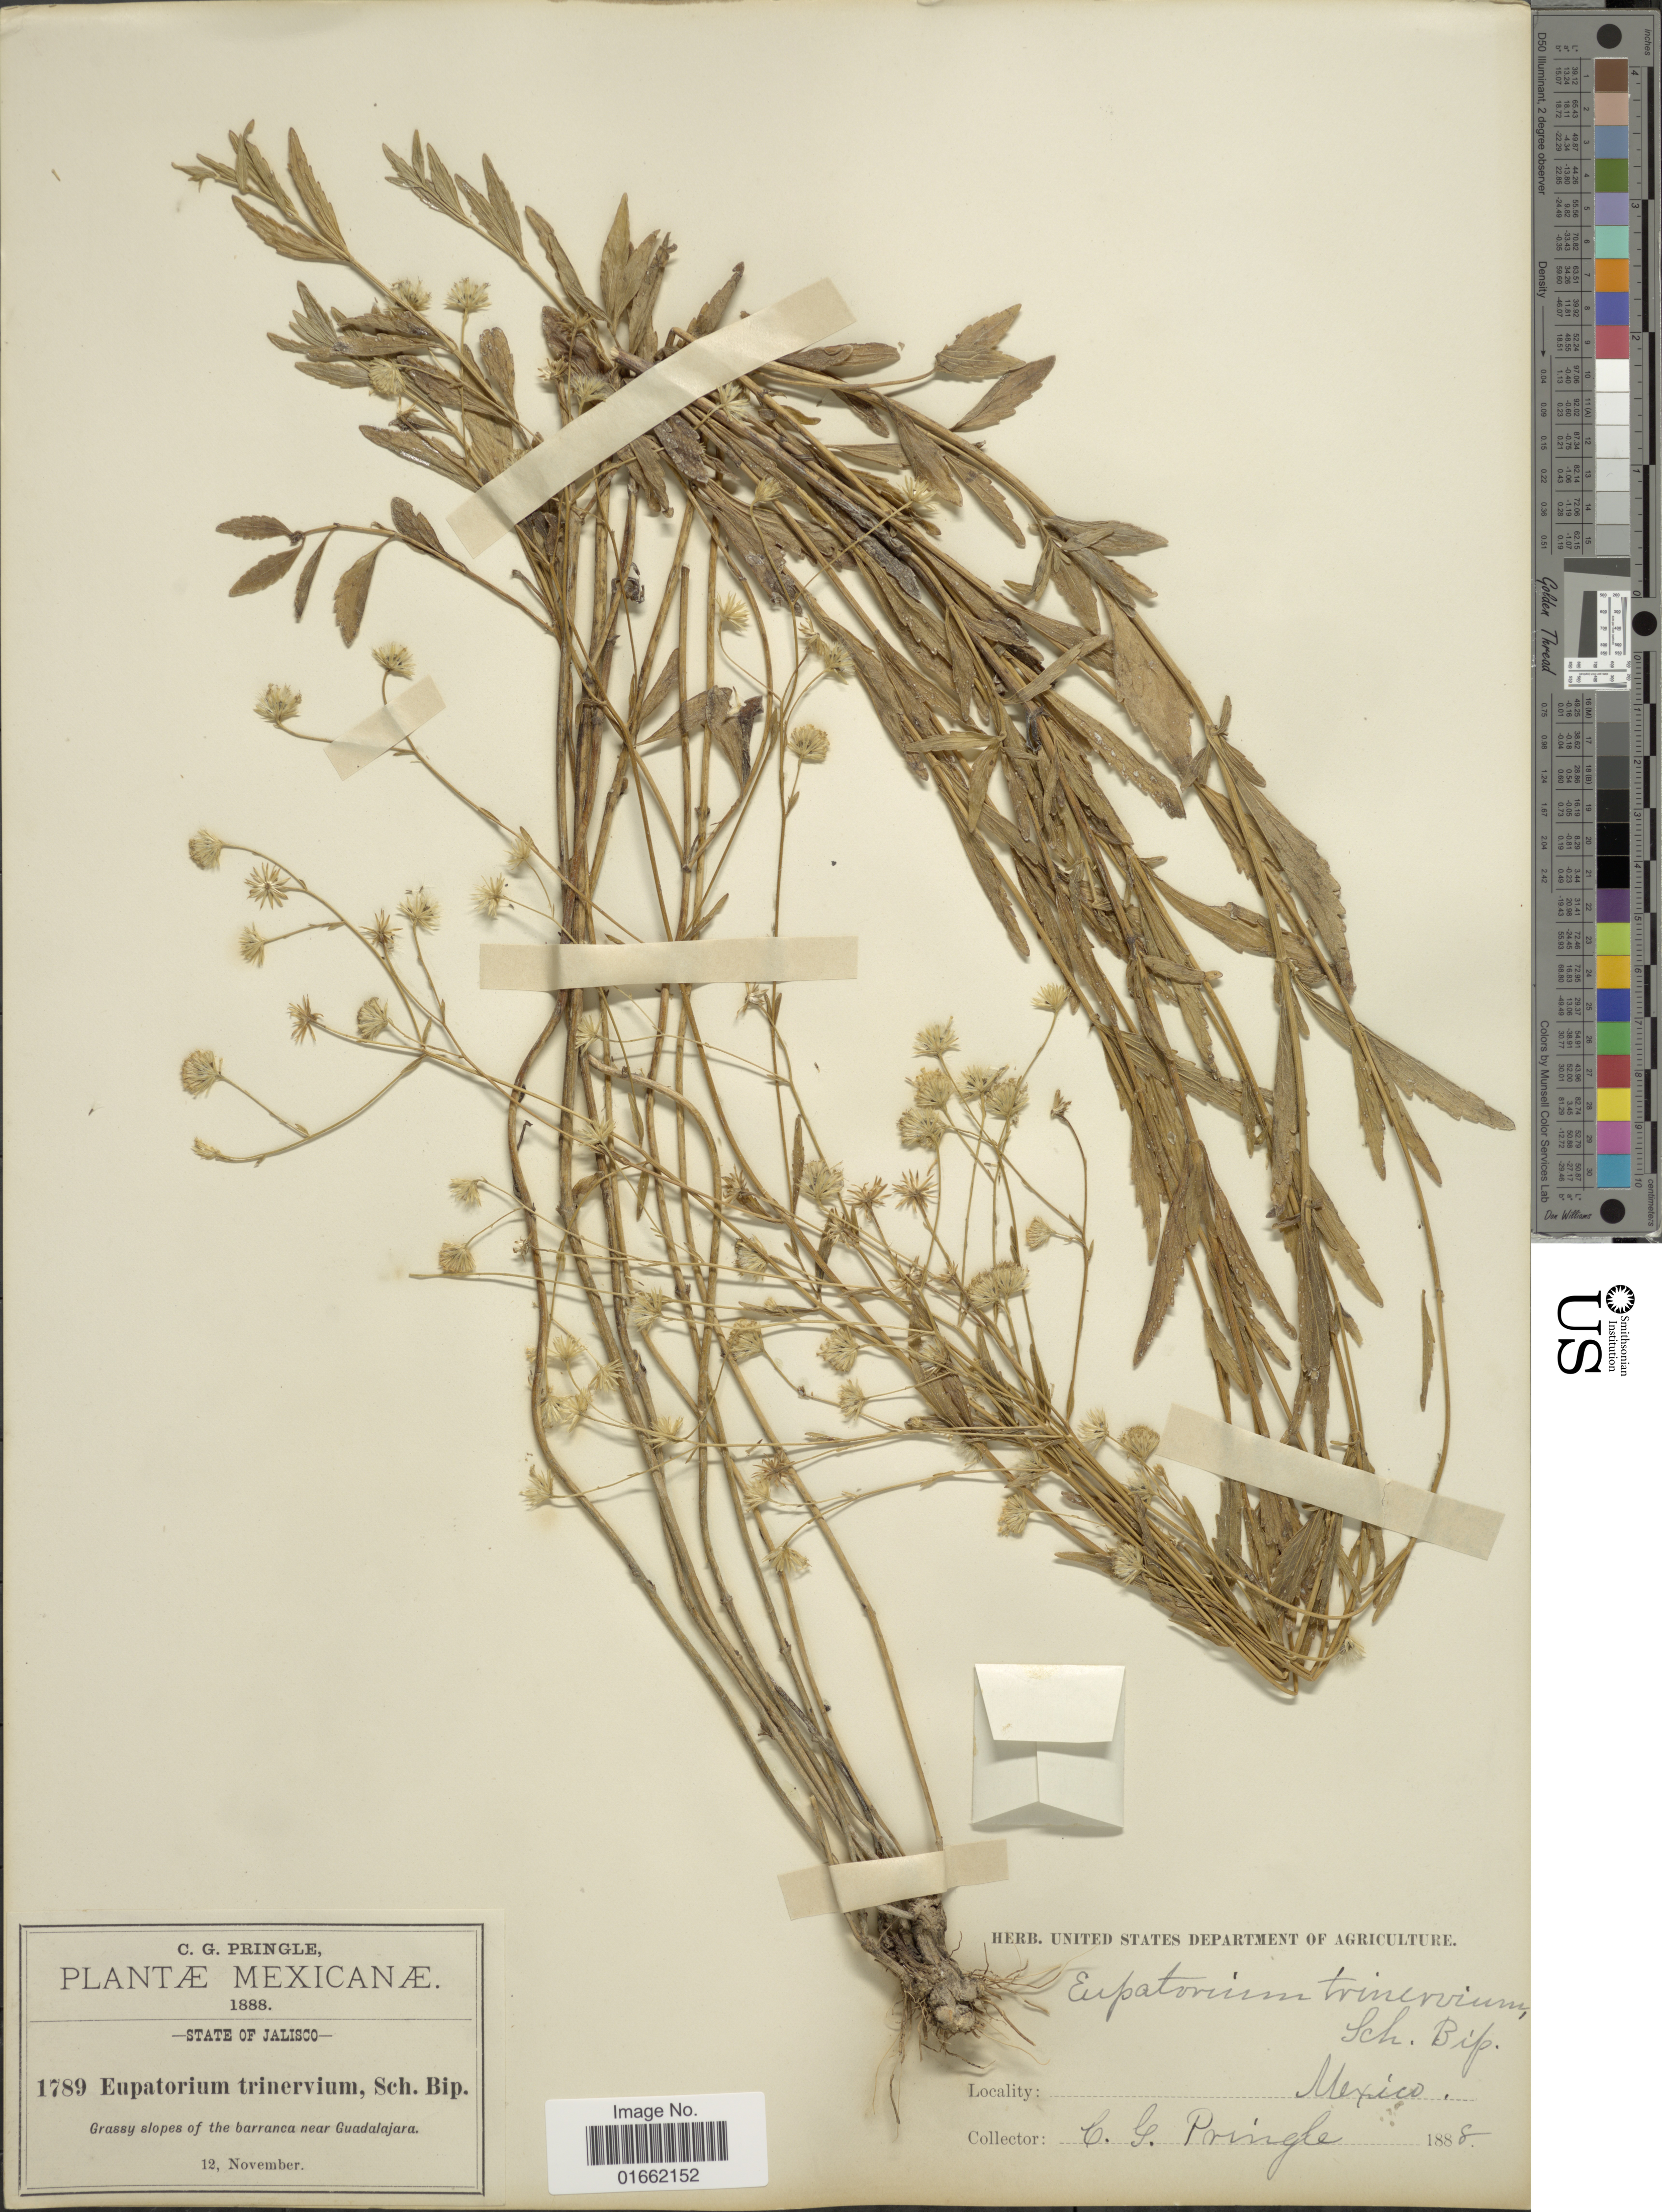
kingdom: Plantae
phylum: Tracheophyta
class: Magnoliopsida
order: Asterales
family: Asteraceae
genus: Fleischmannia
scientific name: Fleischmannia trinervia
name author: (Sch. Bip.) R.M. King & H. Rob.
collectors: C. G. Pringle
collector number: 1789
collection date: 1888-11-12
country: Mexico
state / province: Jalisco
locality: State of Jalisco. Grassy slopes of the barranca near Guadalajara